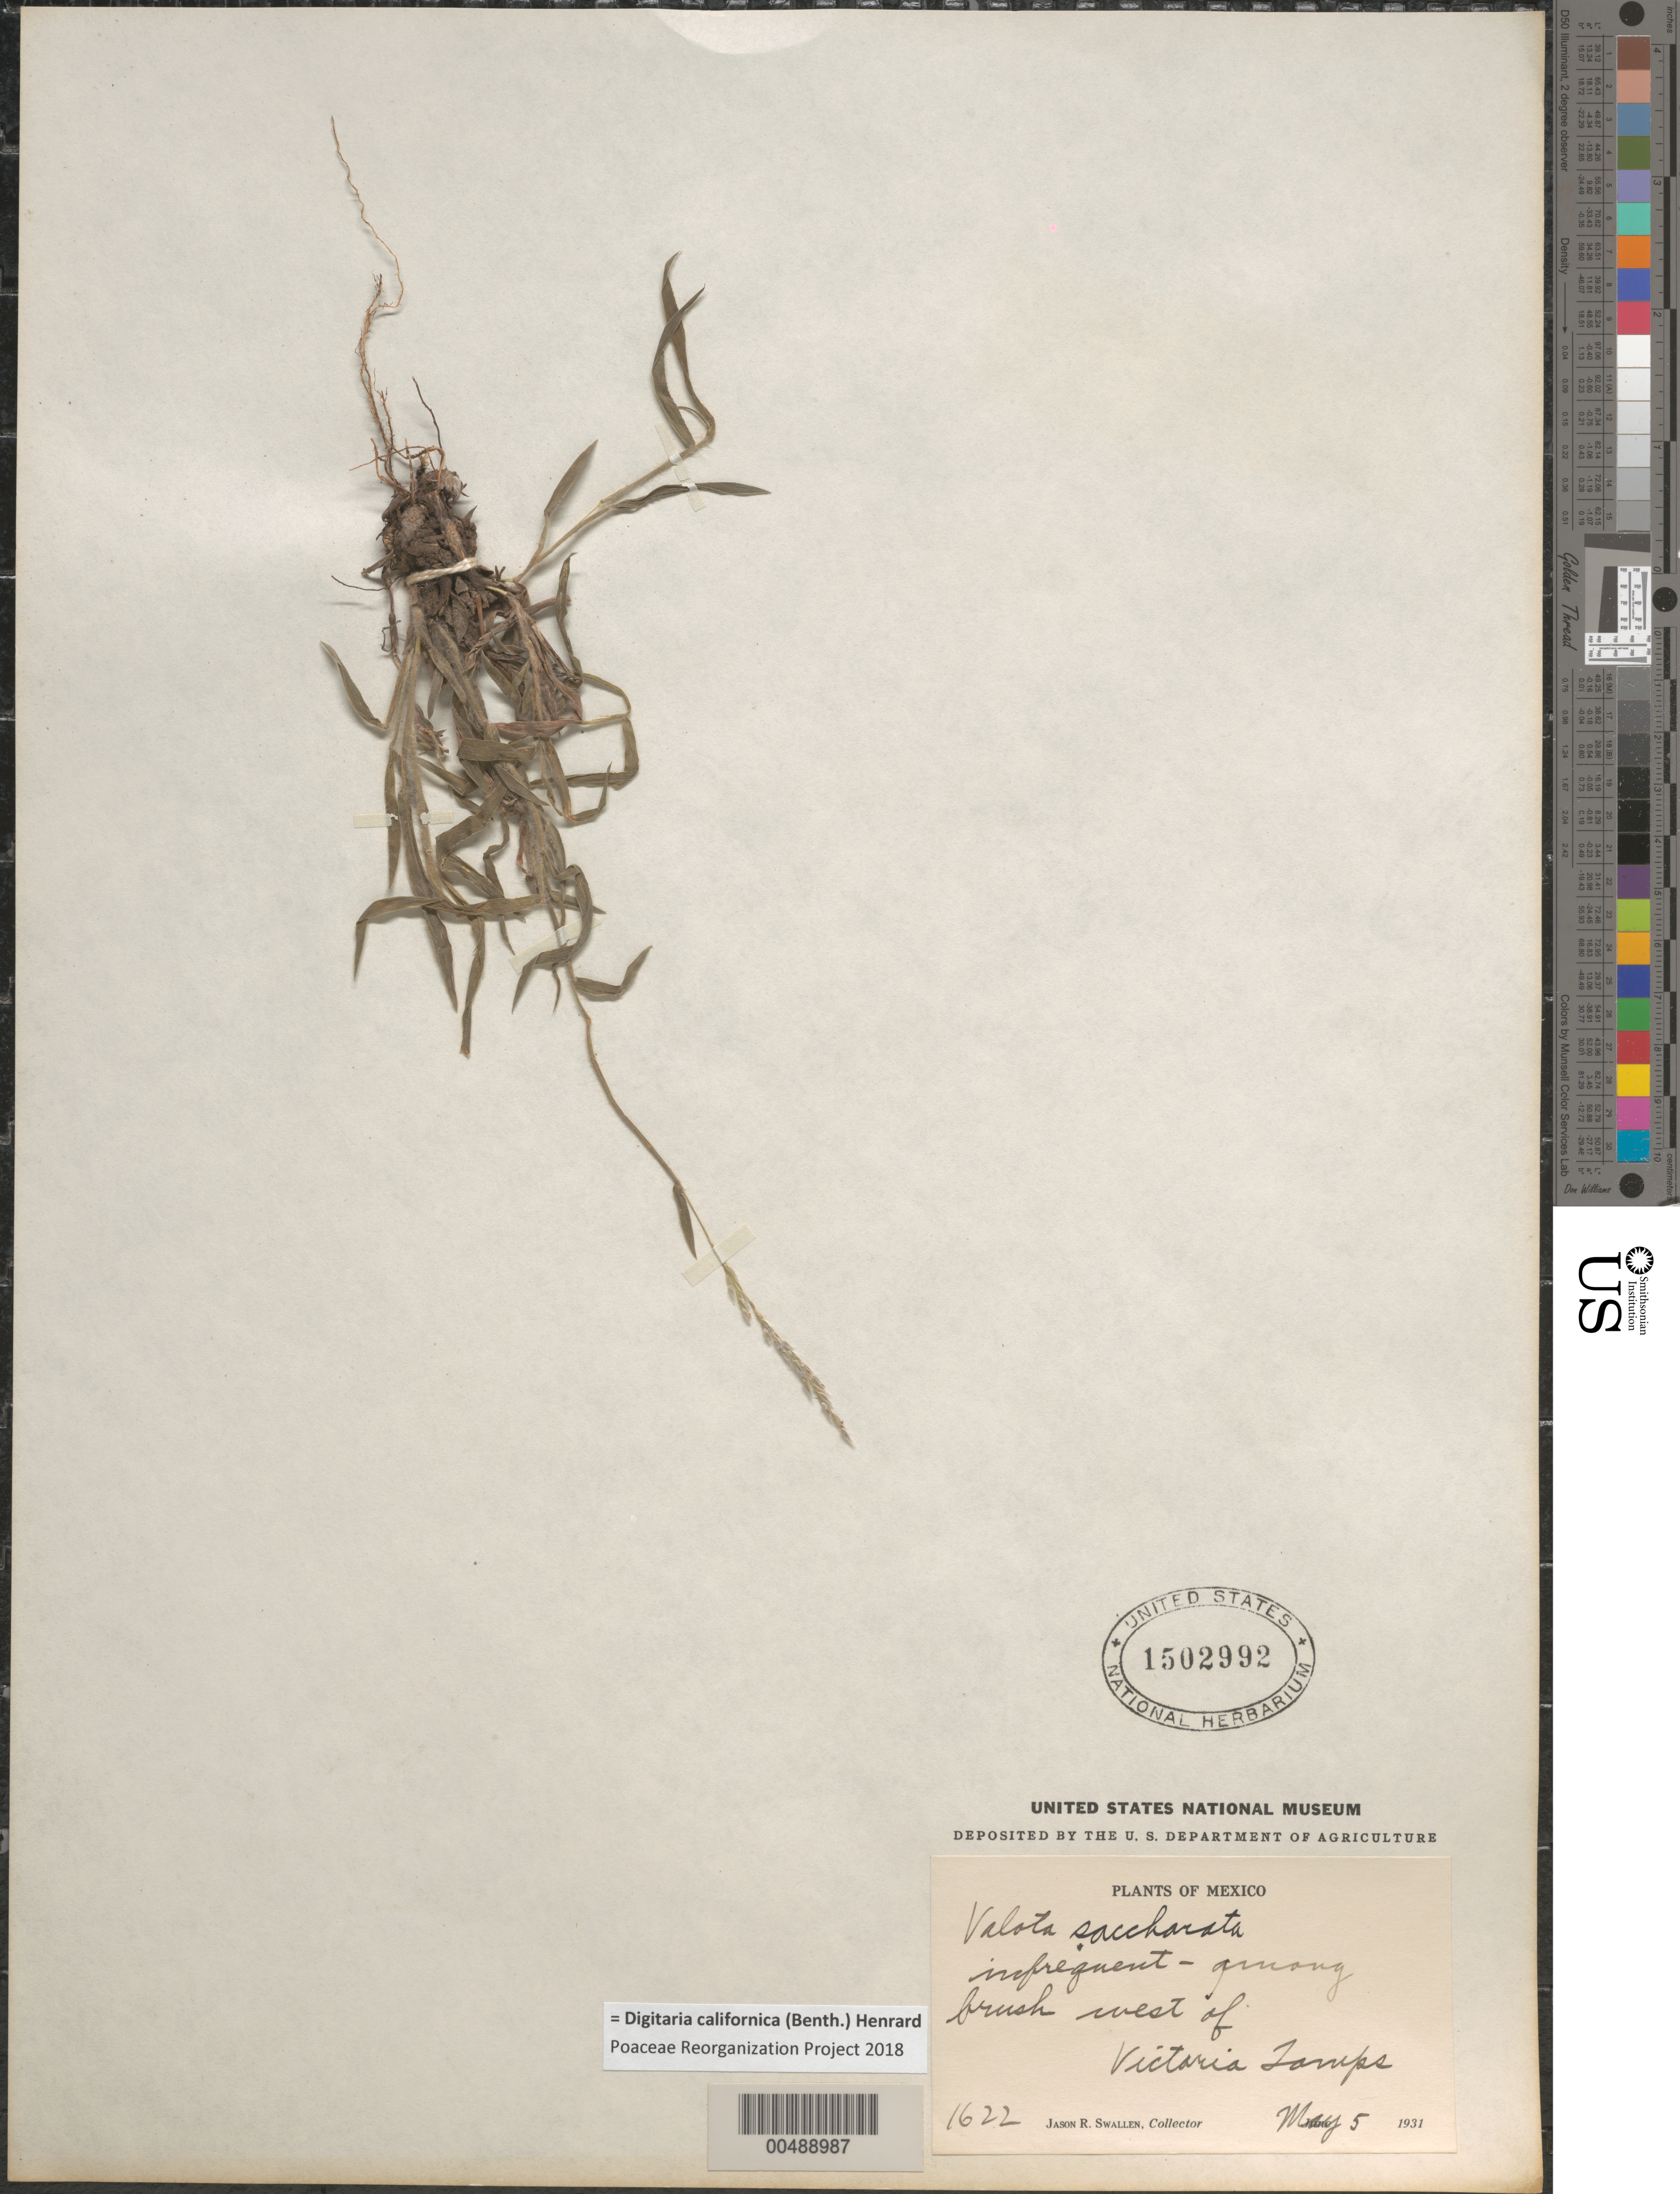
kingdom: Plantae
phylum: Tracheophyta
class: Liliopsida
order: Poales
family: Poaceae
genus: Digitaria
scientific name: Digitaria californica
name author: (Benth.) Henr.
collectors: J. R. Swallen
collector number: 1622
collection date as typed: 5 May 1931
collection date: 1931-05-05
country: Mexico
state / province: Tamaulipas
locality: W of Victoria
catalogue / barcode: US 1502992